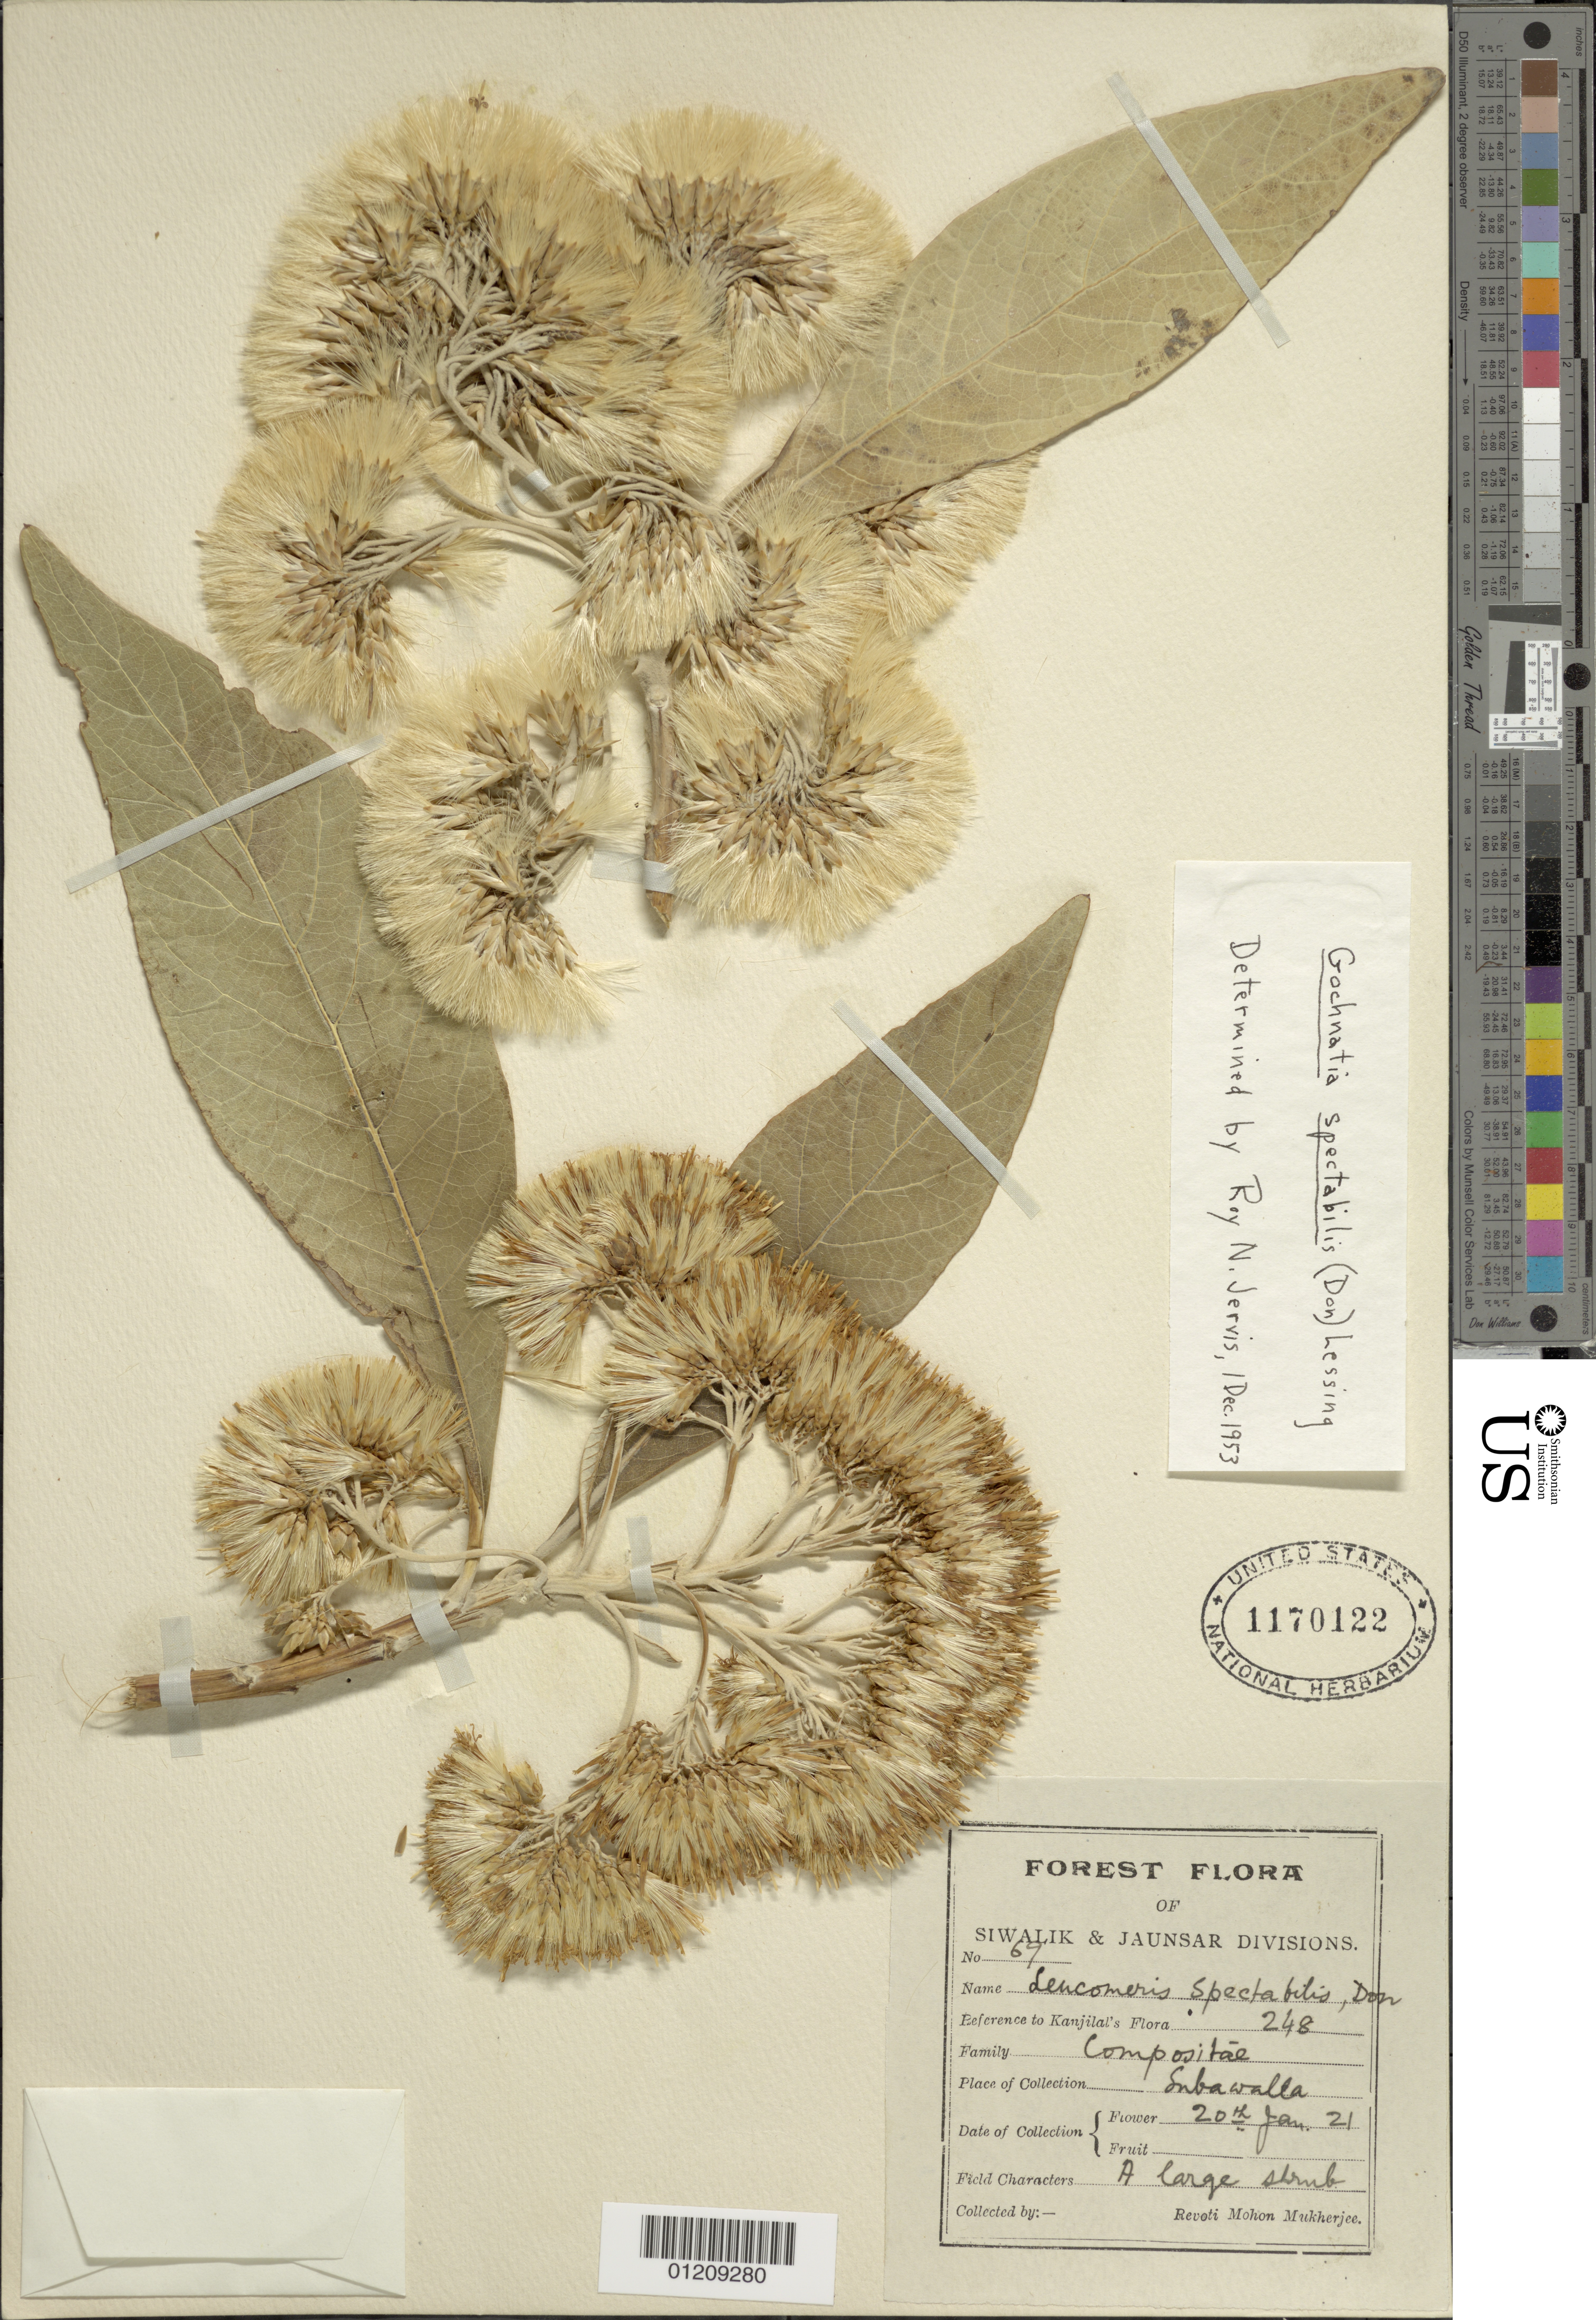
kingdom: Plantae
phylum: Tracheophyta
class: Magnoliopsida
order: Asterales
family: Asteraceae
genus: Leucomeris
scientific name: Leucomeris spectabilis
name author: D. Don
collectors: R. Mukherjee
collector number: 69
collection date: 1921-01-20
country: India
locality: Subawalla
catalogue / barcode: US 1170122